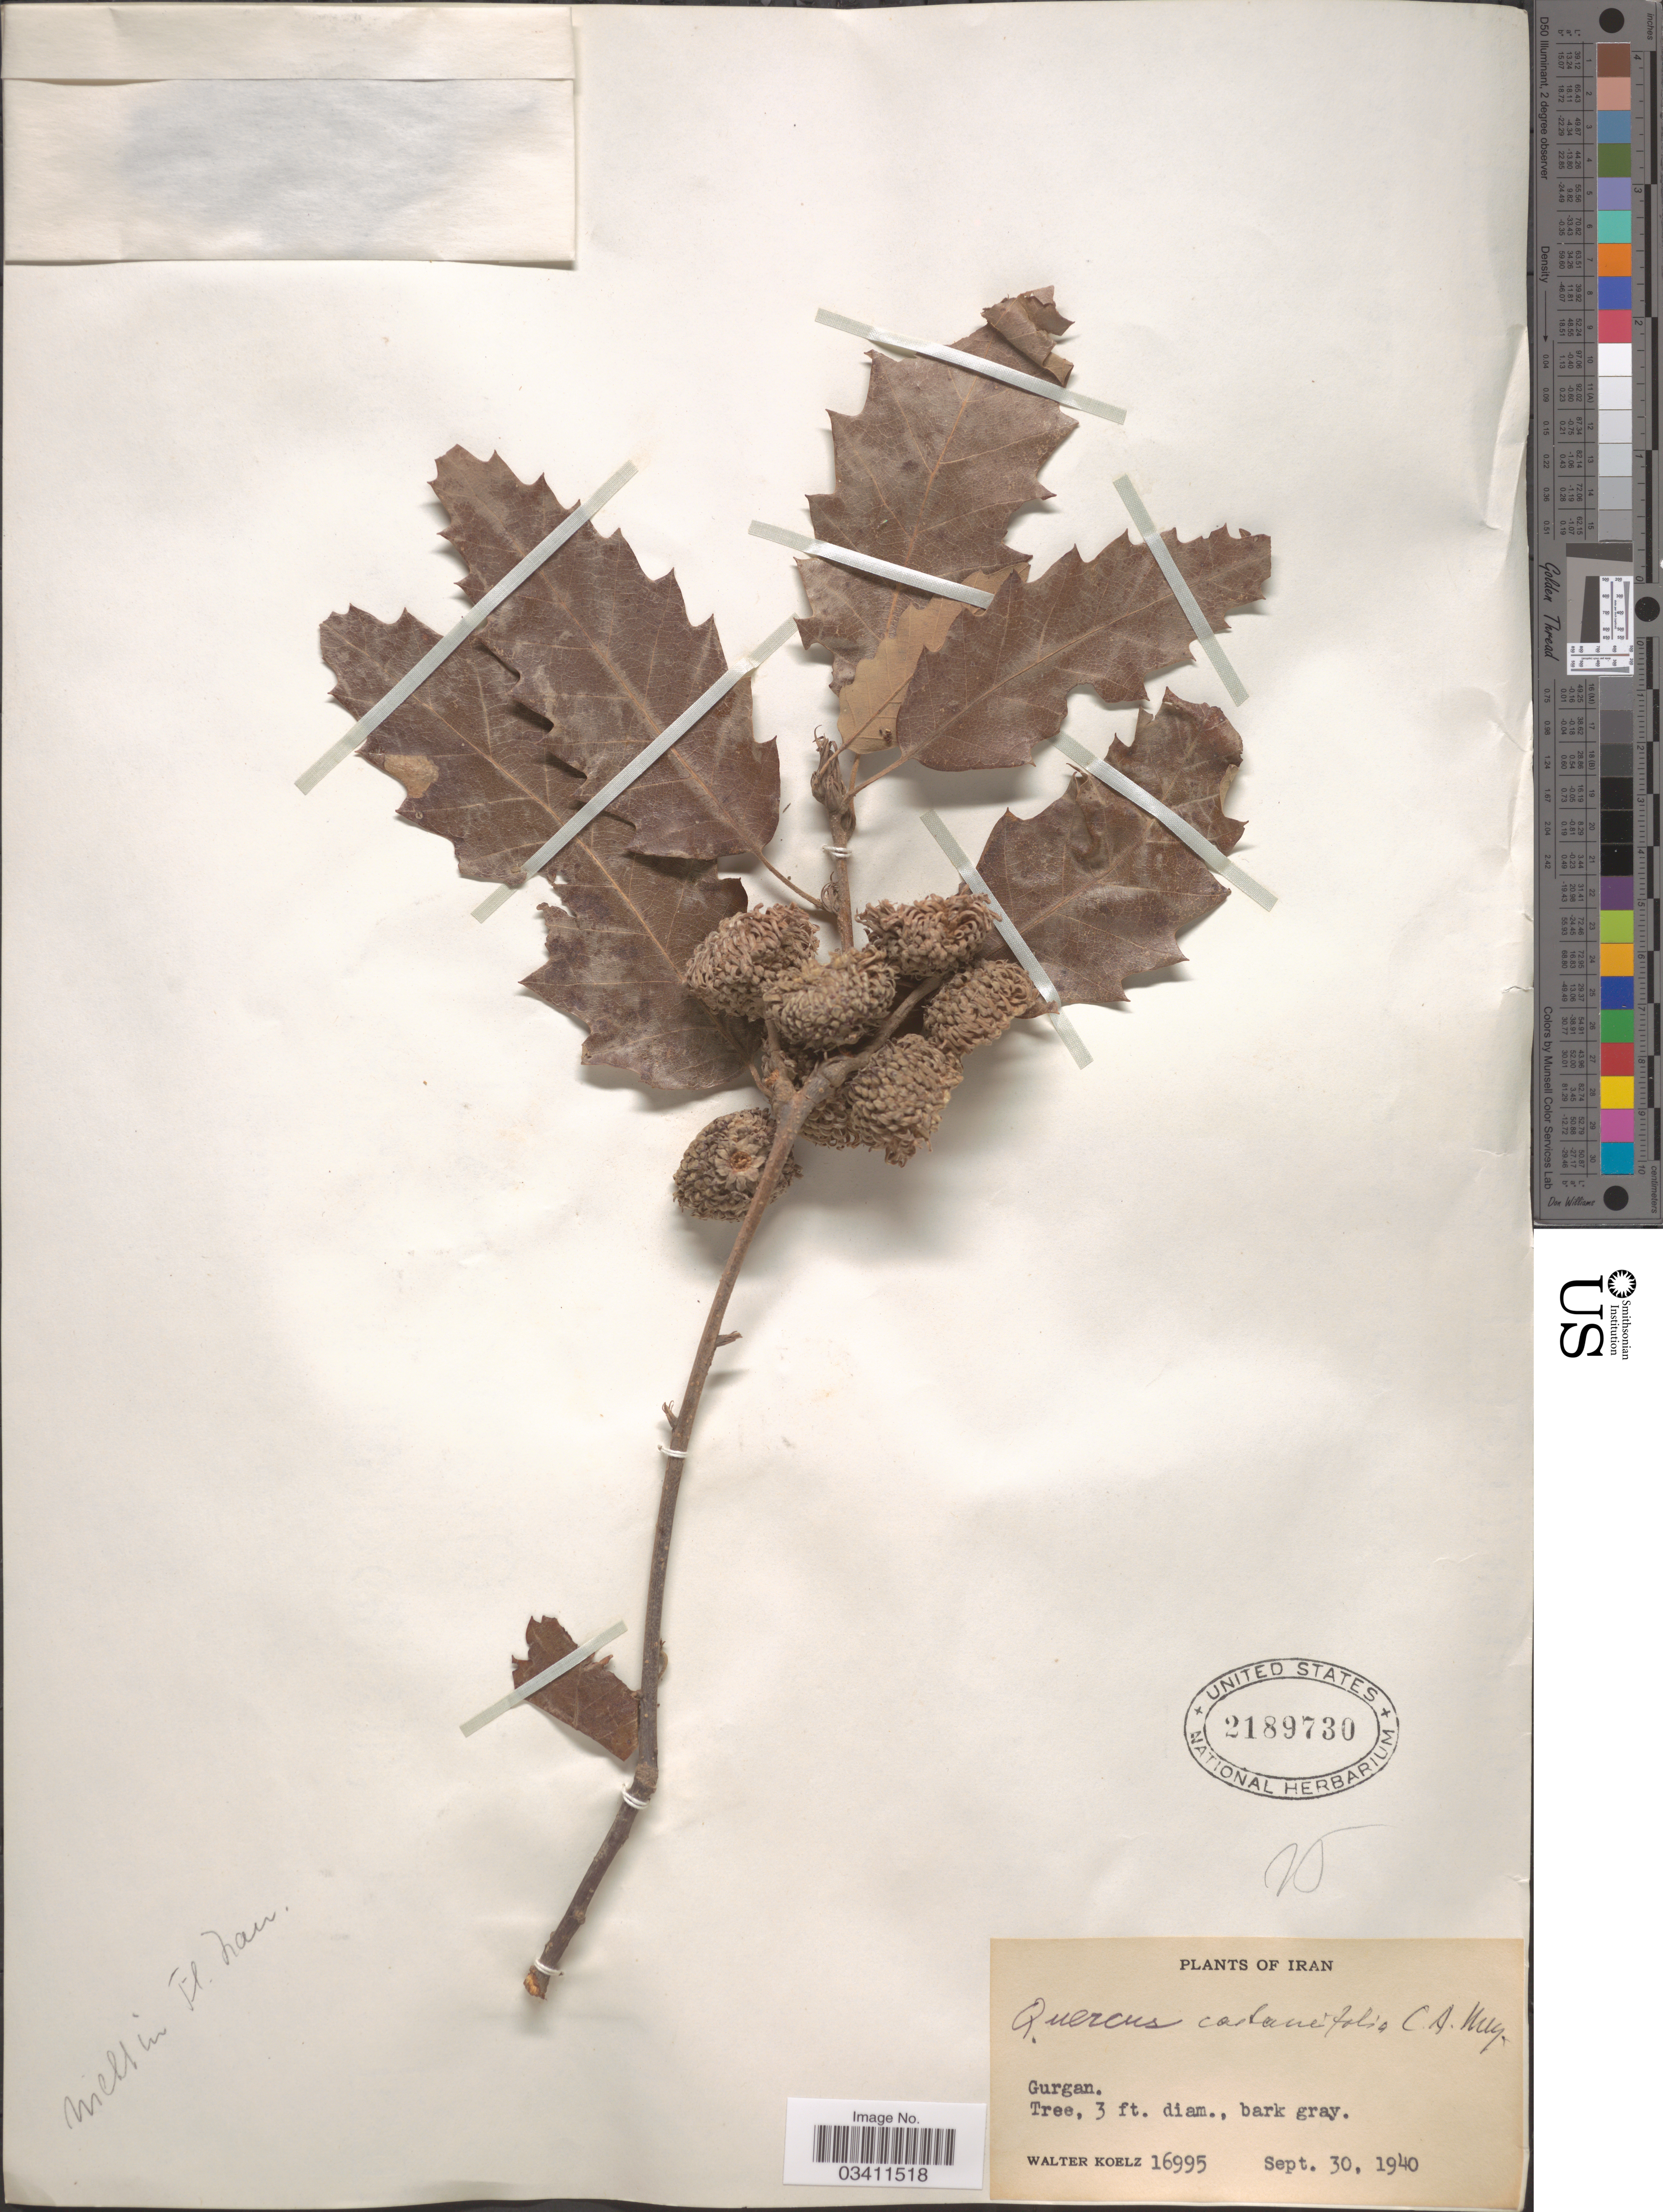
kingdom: Plantae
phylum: Tracheophyta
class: Magnoliopsida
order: Fagales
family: Fagaceae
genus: Quercus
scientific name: Quercus castaneifolia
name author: C.A. Mey.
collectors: W. N. Koelz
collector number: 16995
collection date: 1940-09-30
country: Iran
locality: Gurgan.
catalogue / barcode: US 2189730